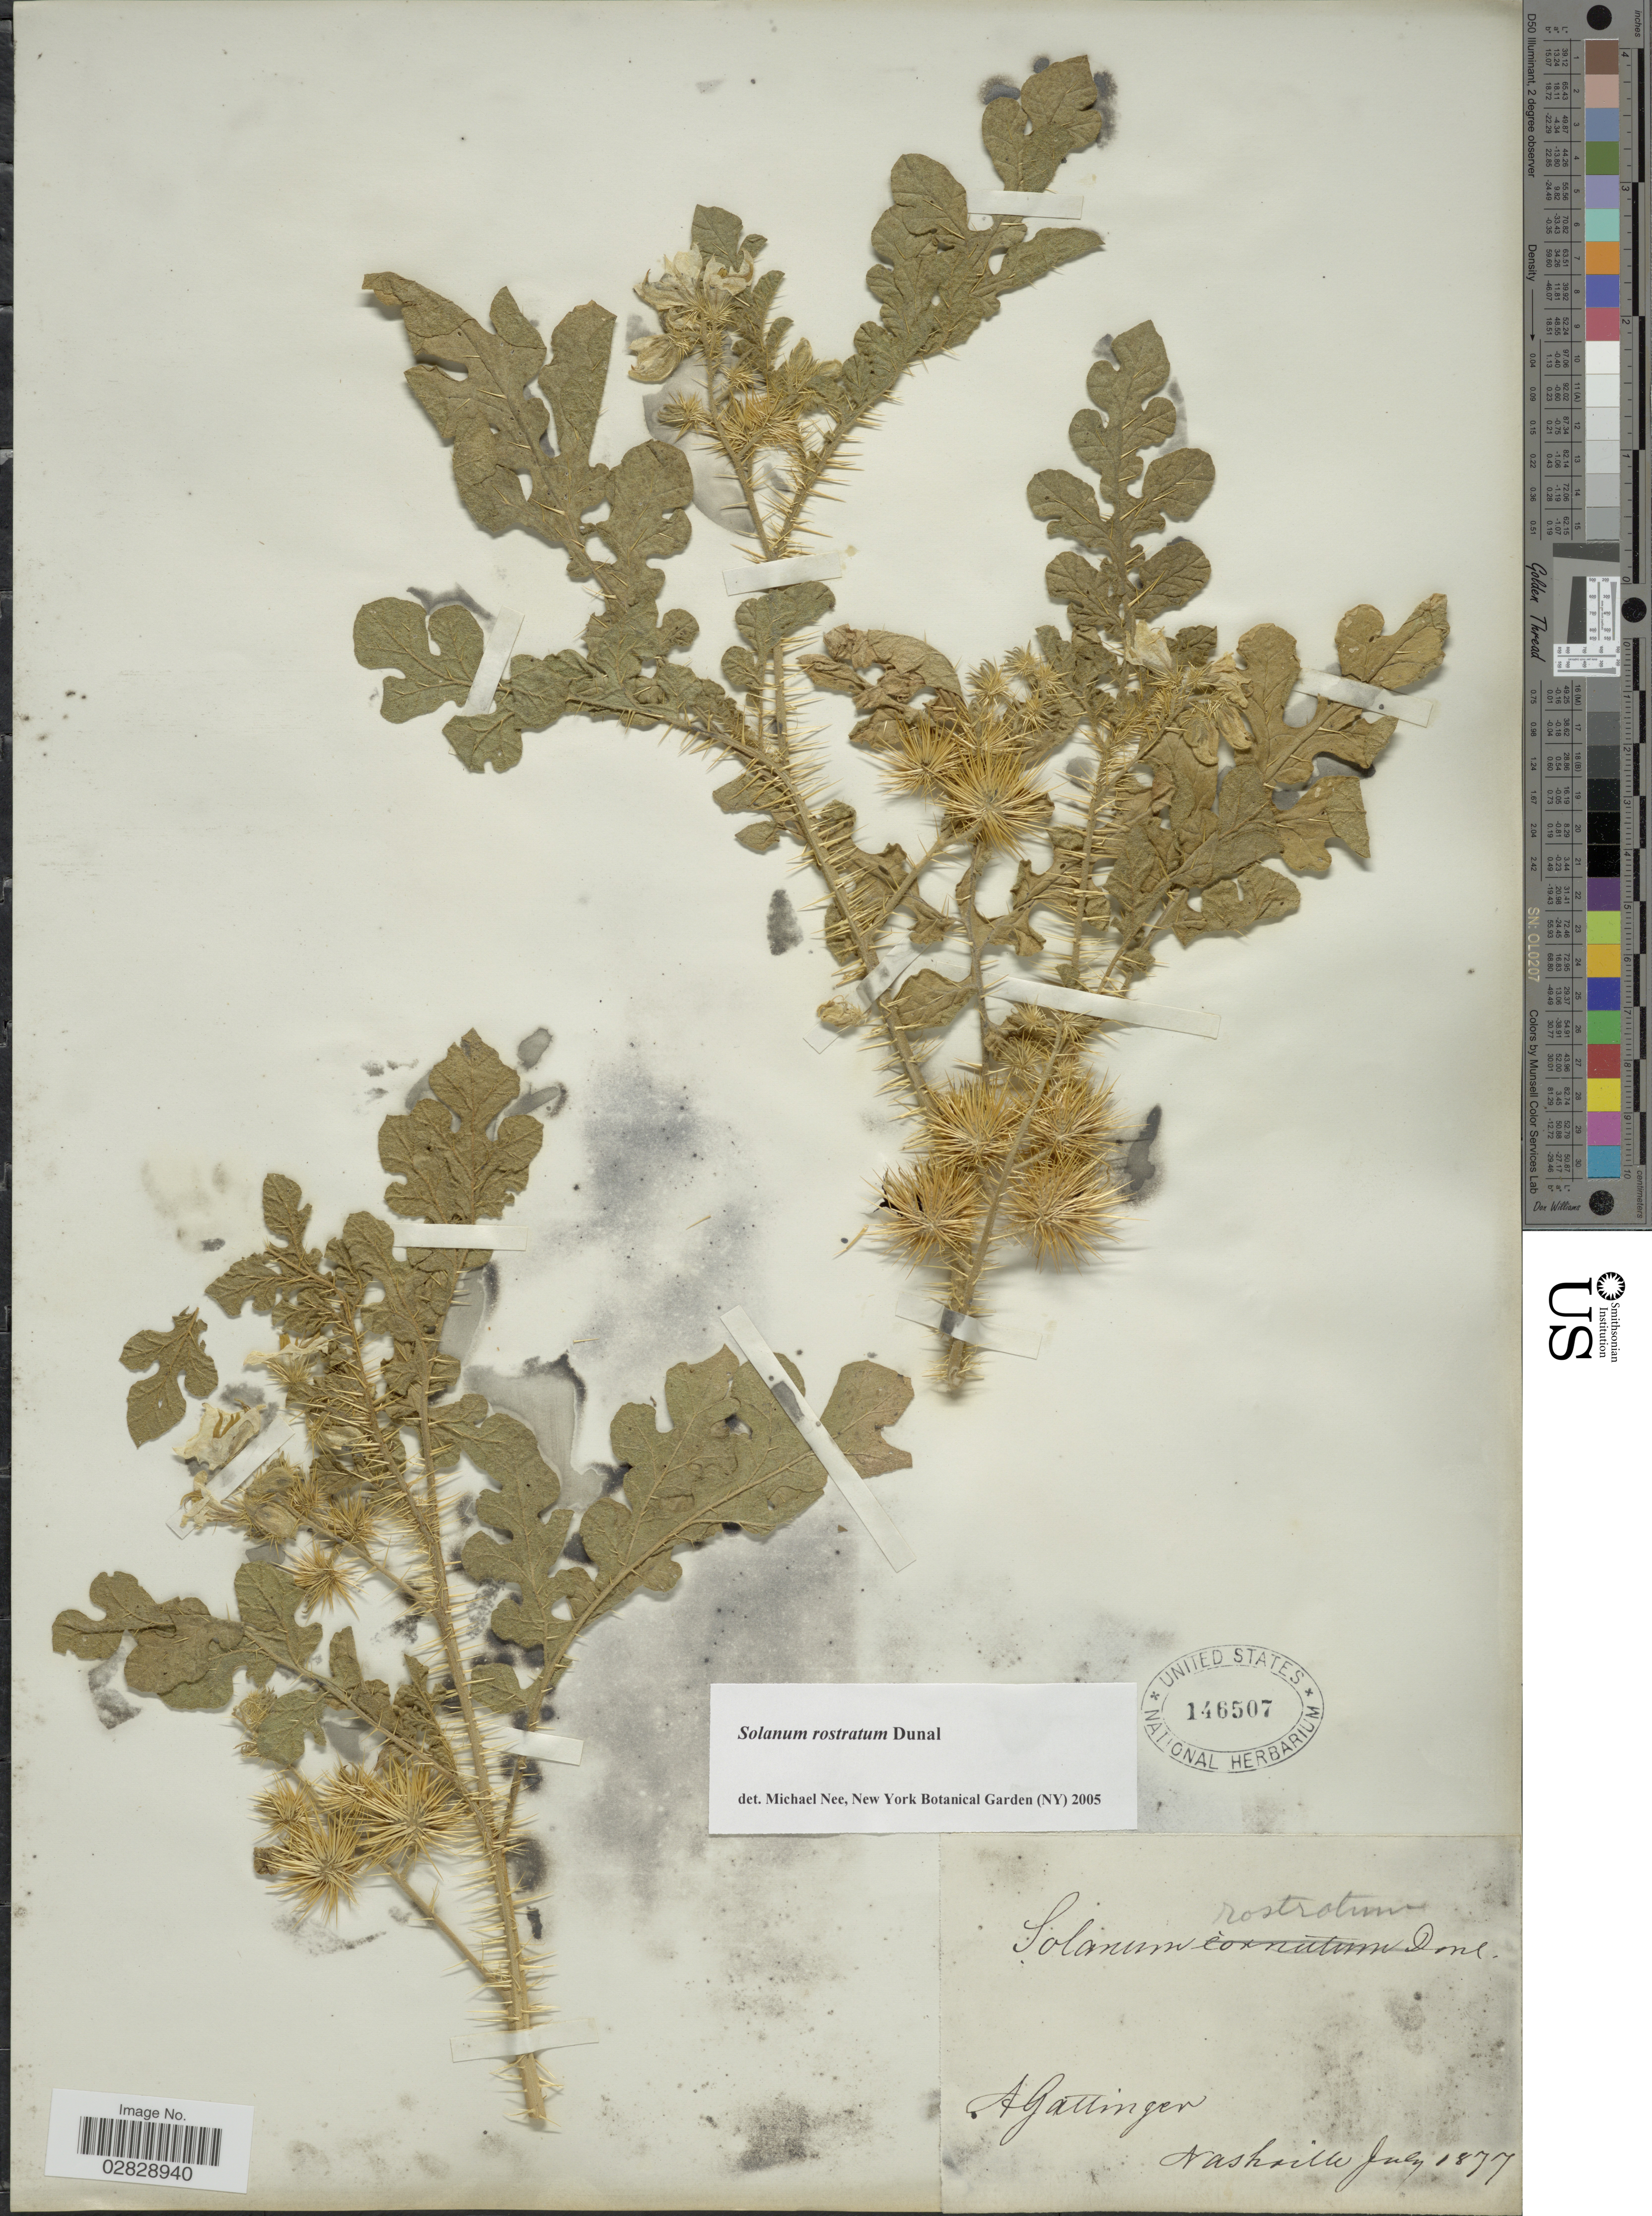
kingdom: Plantae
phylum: Tracheophyta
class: Magnoliopsida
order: Solanales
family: Solanaceae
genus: Solanum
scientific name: Solanum rostratum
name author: Dunal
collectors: A. Gattinger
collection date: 1877-07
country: United States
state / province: Tennessee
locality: Nashville.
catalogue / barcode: US 146507